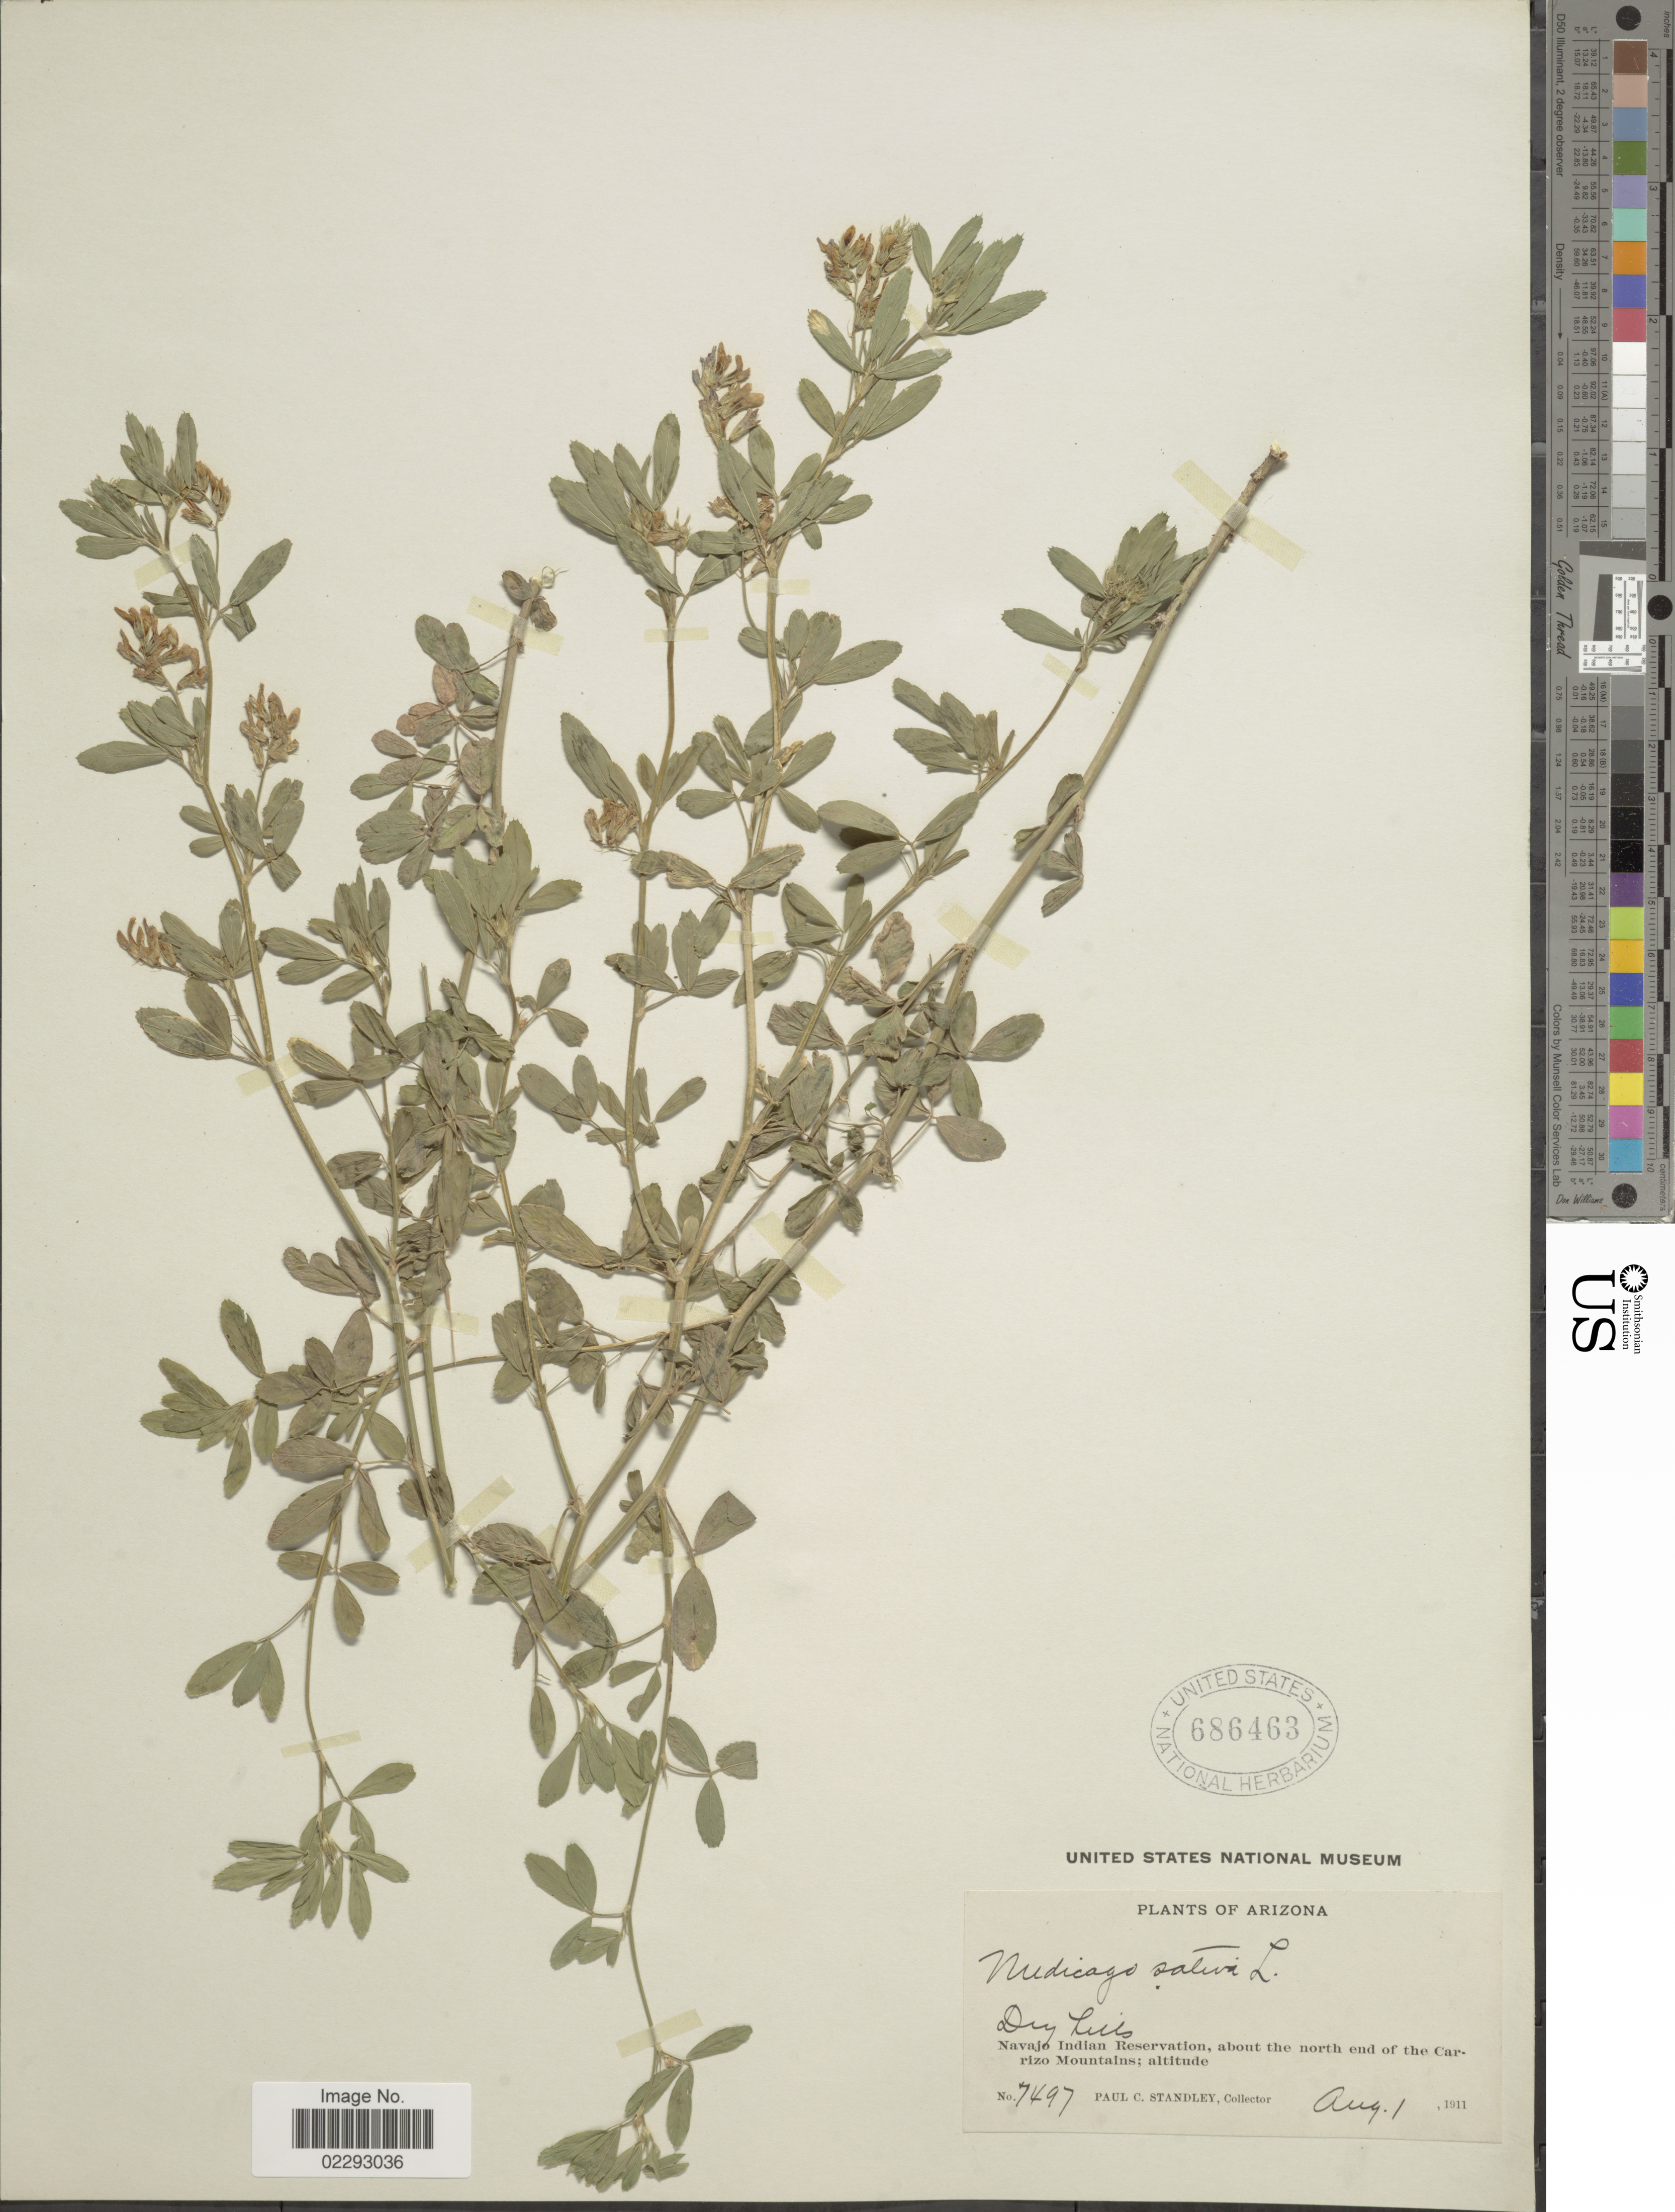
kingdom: Plantae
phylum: Tracheophyta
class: Magnoliopsida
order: Fabales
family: Fabaceae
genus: Medicago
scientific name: Medicago sativa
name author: L.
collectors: P. C. Standley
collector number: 7497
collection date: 1911-08-01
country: United States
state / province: Arizona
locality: Arizona, Navajo Indian Reservation, about the north end of the Carizo Mountains.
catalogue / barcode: US 686463